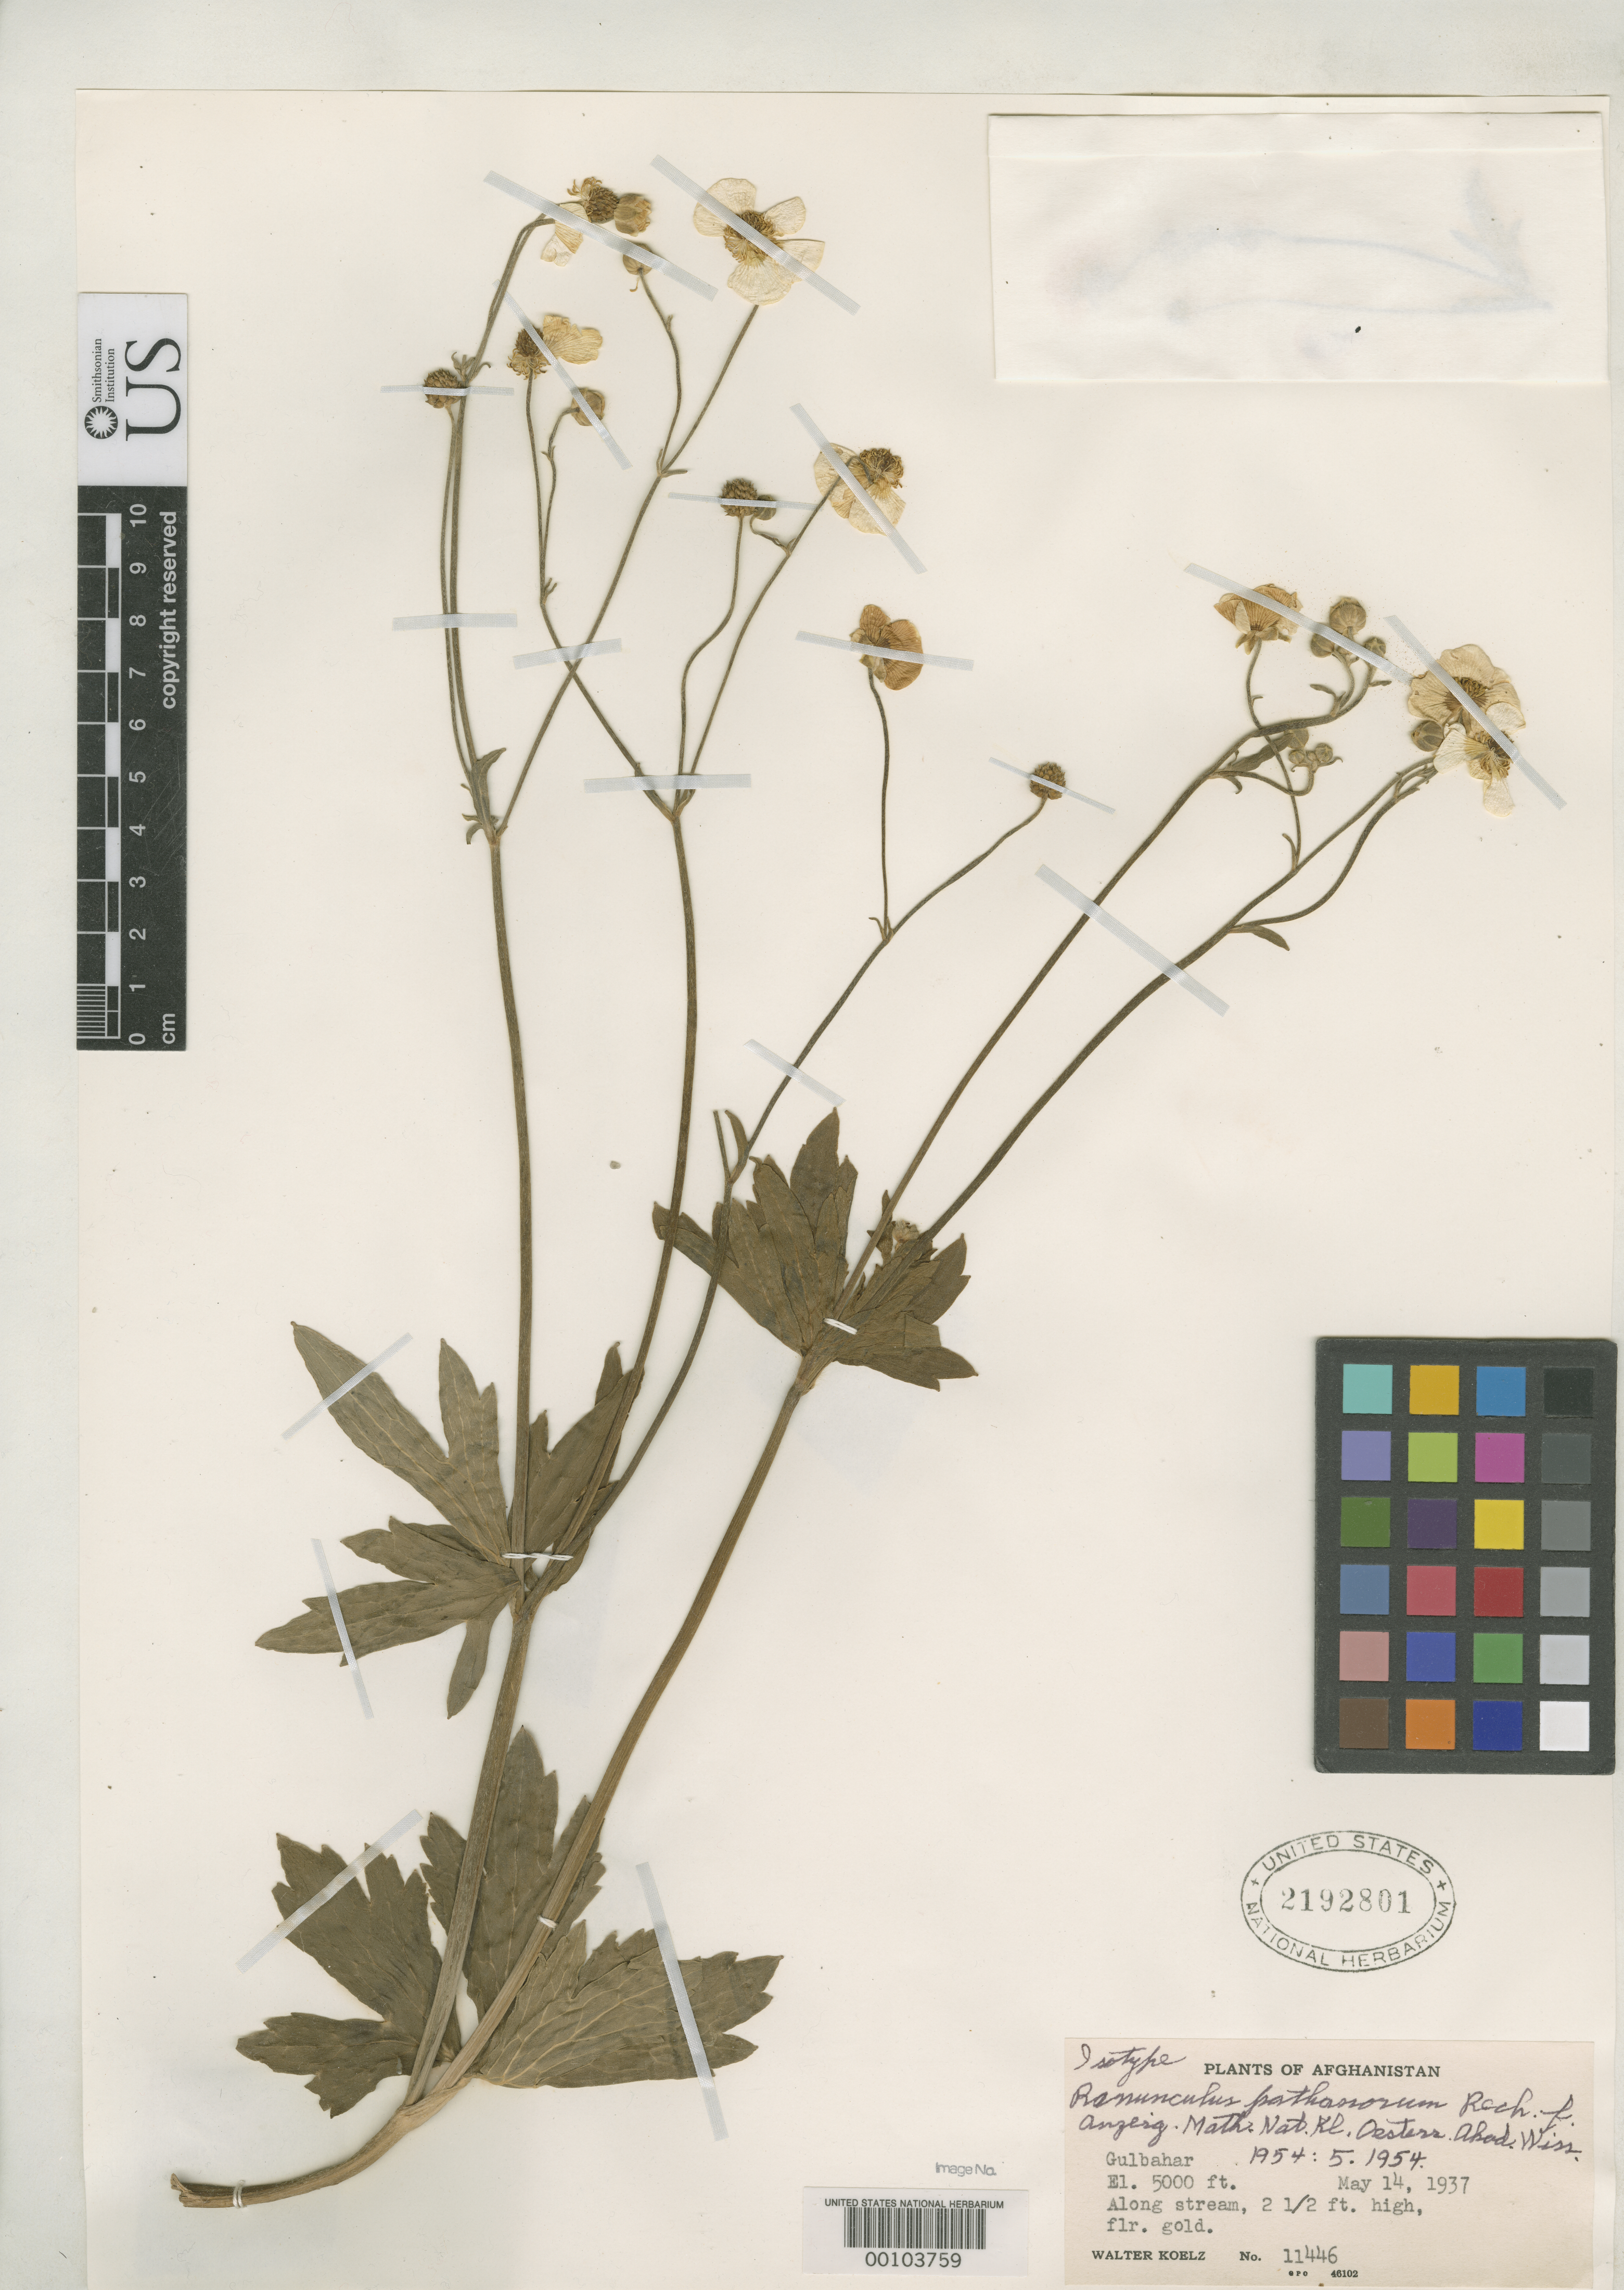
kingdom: Plantae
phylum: Tracheophyta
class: Magnoliopsida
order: Ranunculales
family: Ranunculaceae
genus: Ranunculus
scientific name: Ranunculus pathanorum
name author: Rech. f.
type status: Isotype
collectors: W. N. Koelz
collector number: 11446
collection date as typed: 14 May 1937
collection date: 1937-05-14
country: Afghanistan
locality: Gulbahar.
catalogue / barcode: US 2192801